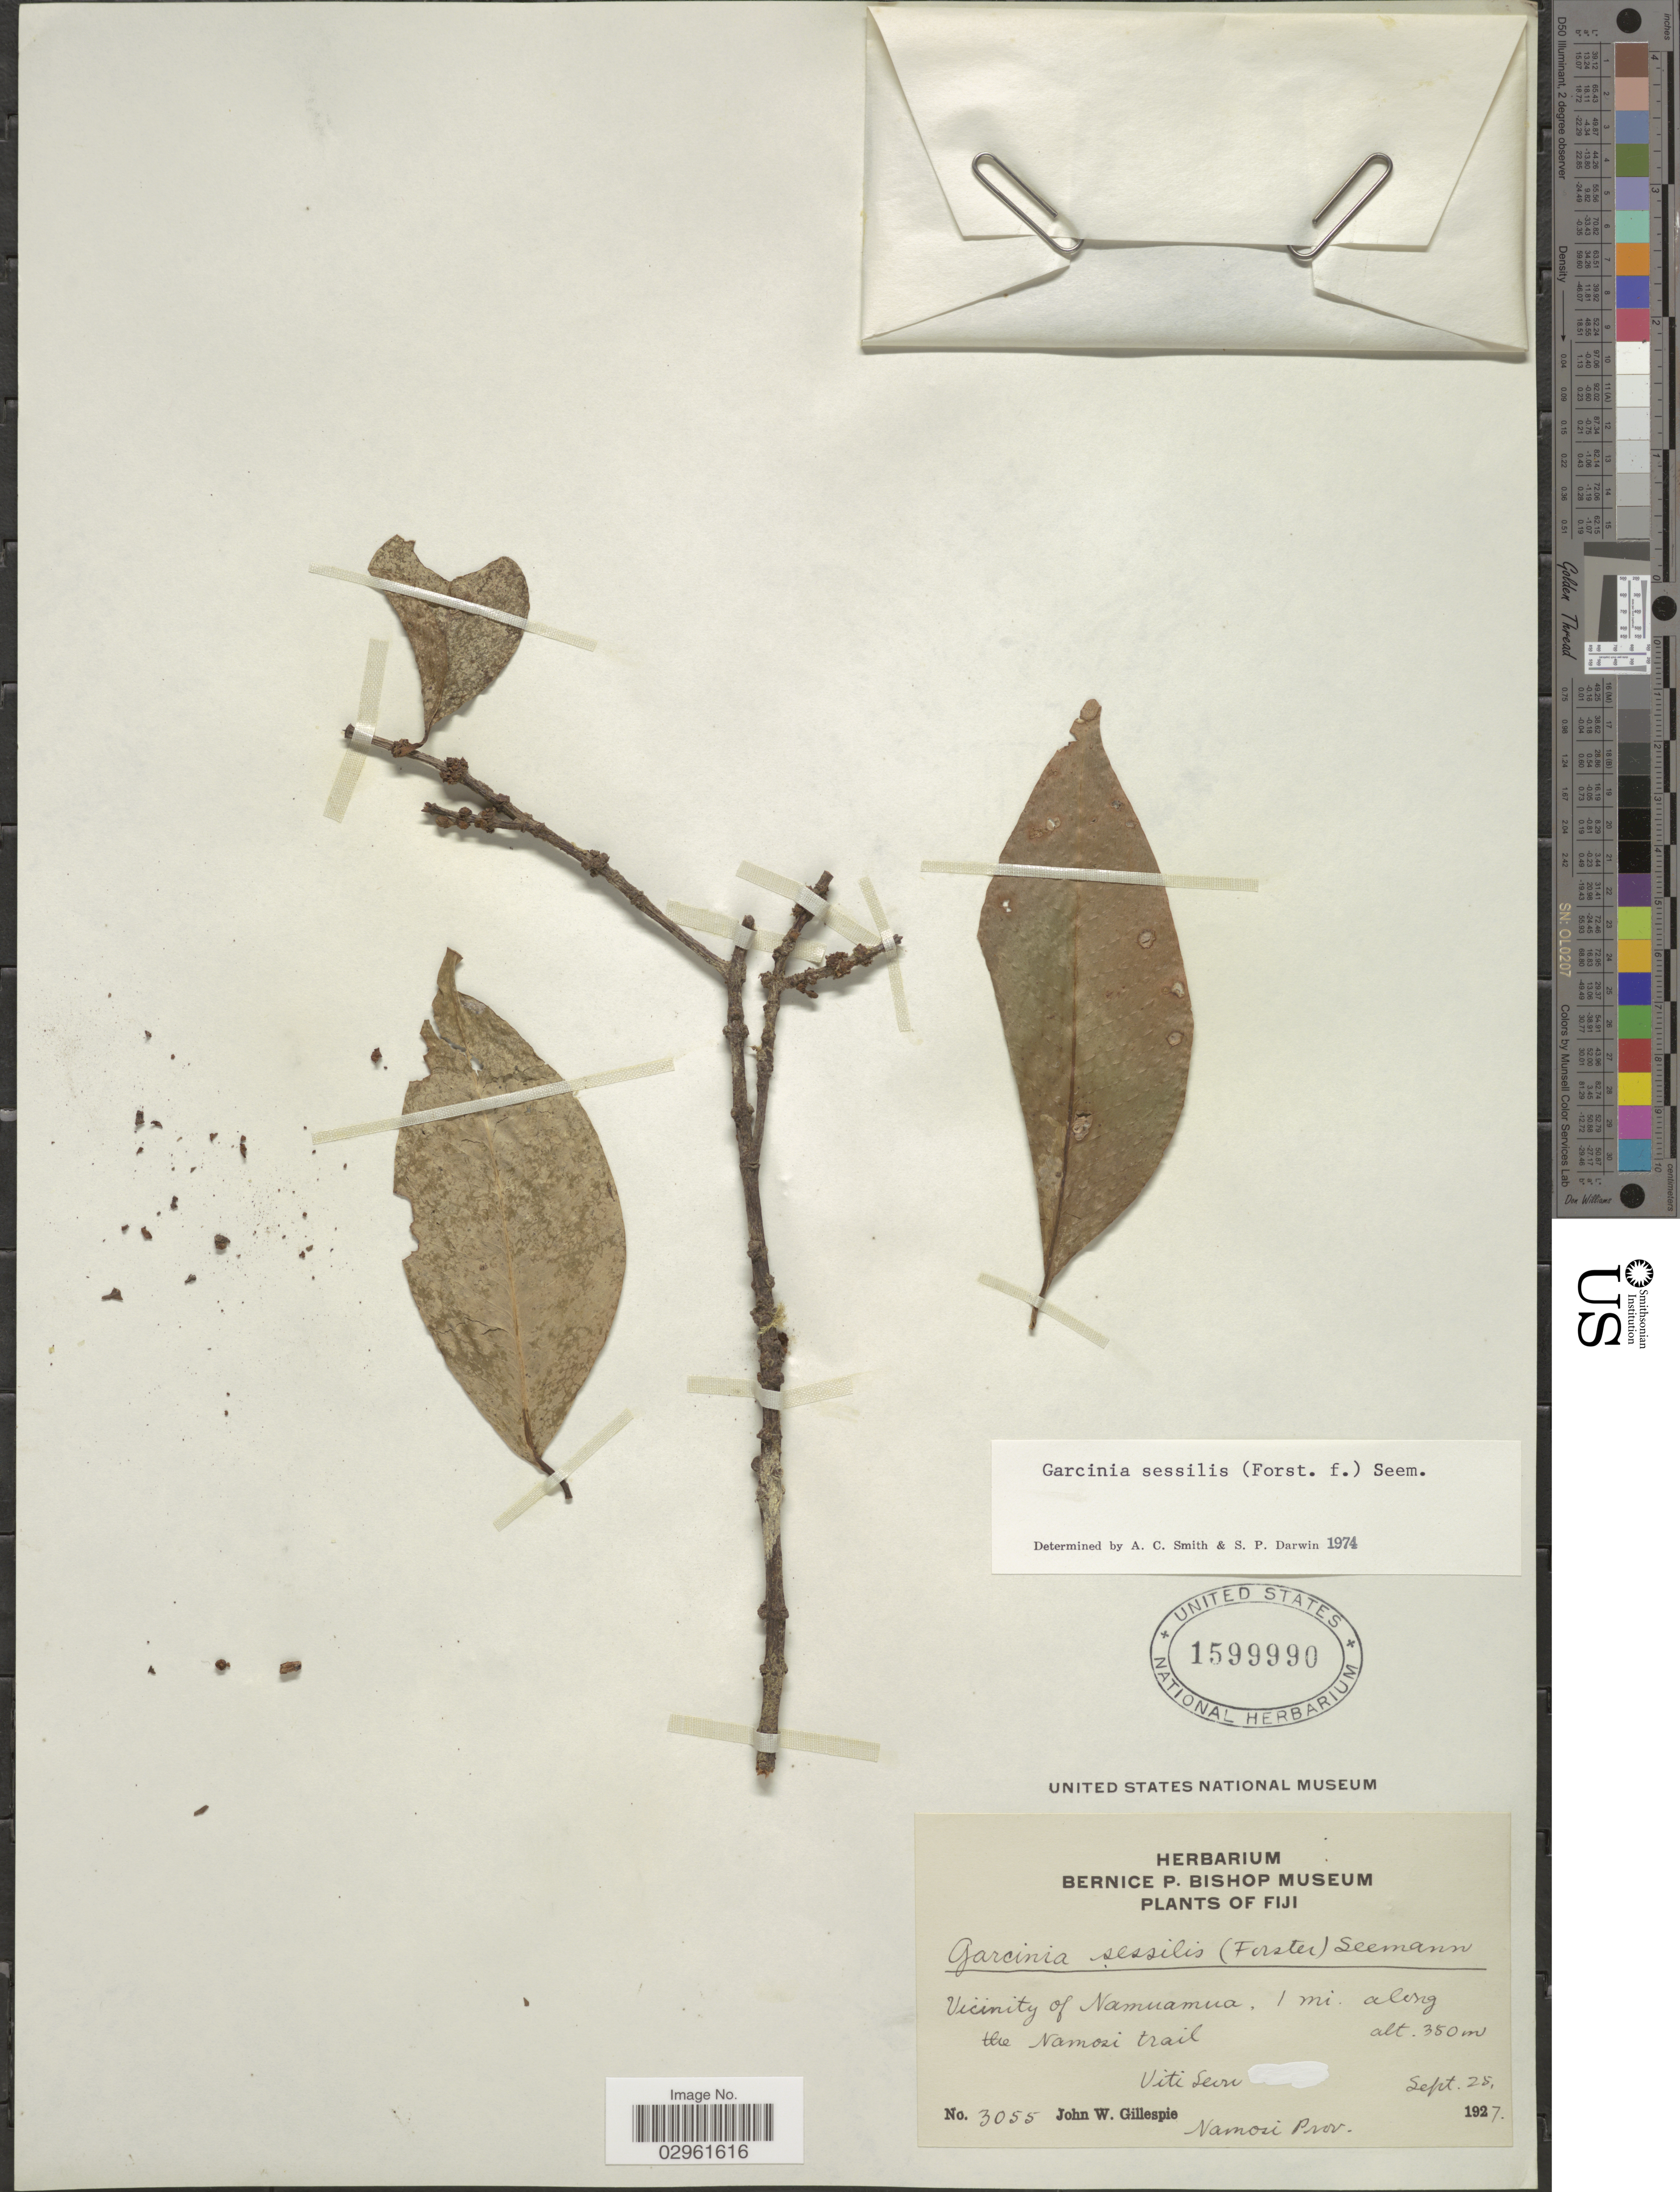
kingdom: Plantae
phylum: Tracheophyta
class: Magnoliopsida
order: Malpighiales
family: Clusiaceae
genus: Garcinia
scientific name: Garcinia sessilis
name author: (G. Forst.) Seem.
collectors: J. W. Gillespie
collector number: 3055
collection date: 1927-09-25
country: Fiji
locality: Vicinity of Namuamua, 1 mi. along the Namosi trail. Viti Levu. Namosi Prov.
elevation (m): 350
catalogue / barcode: US 1599990